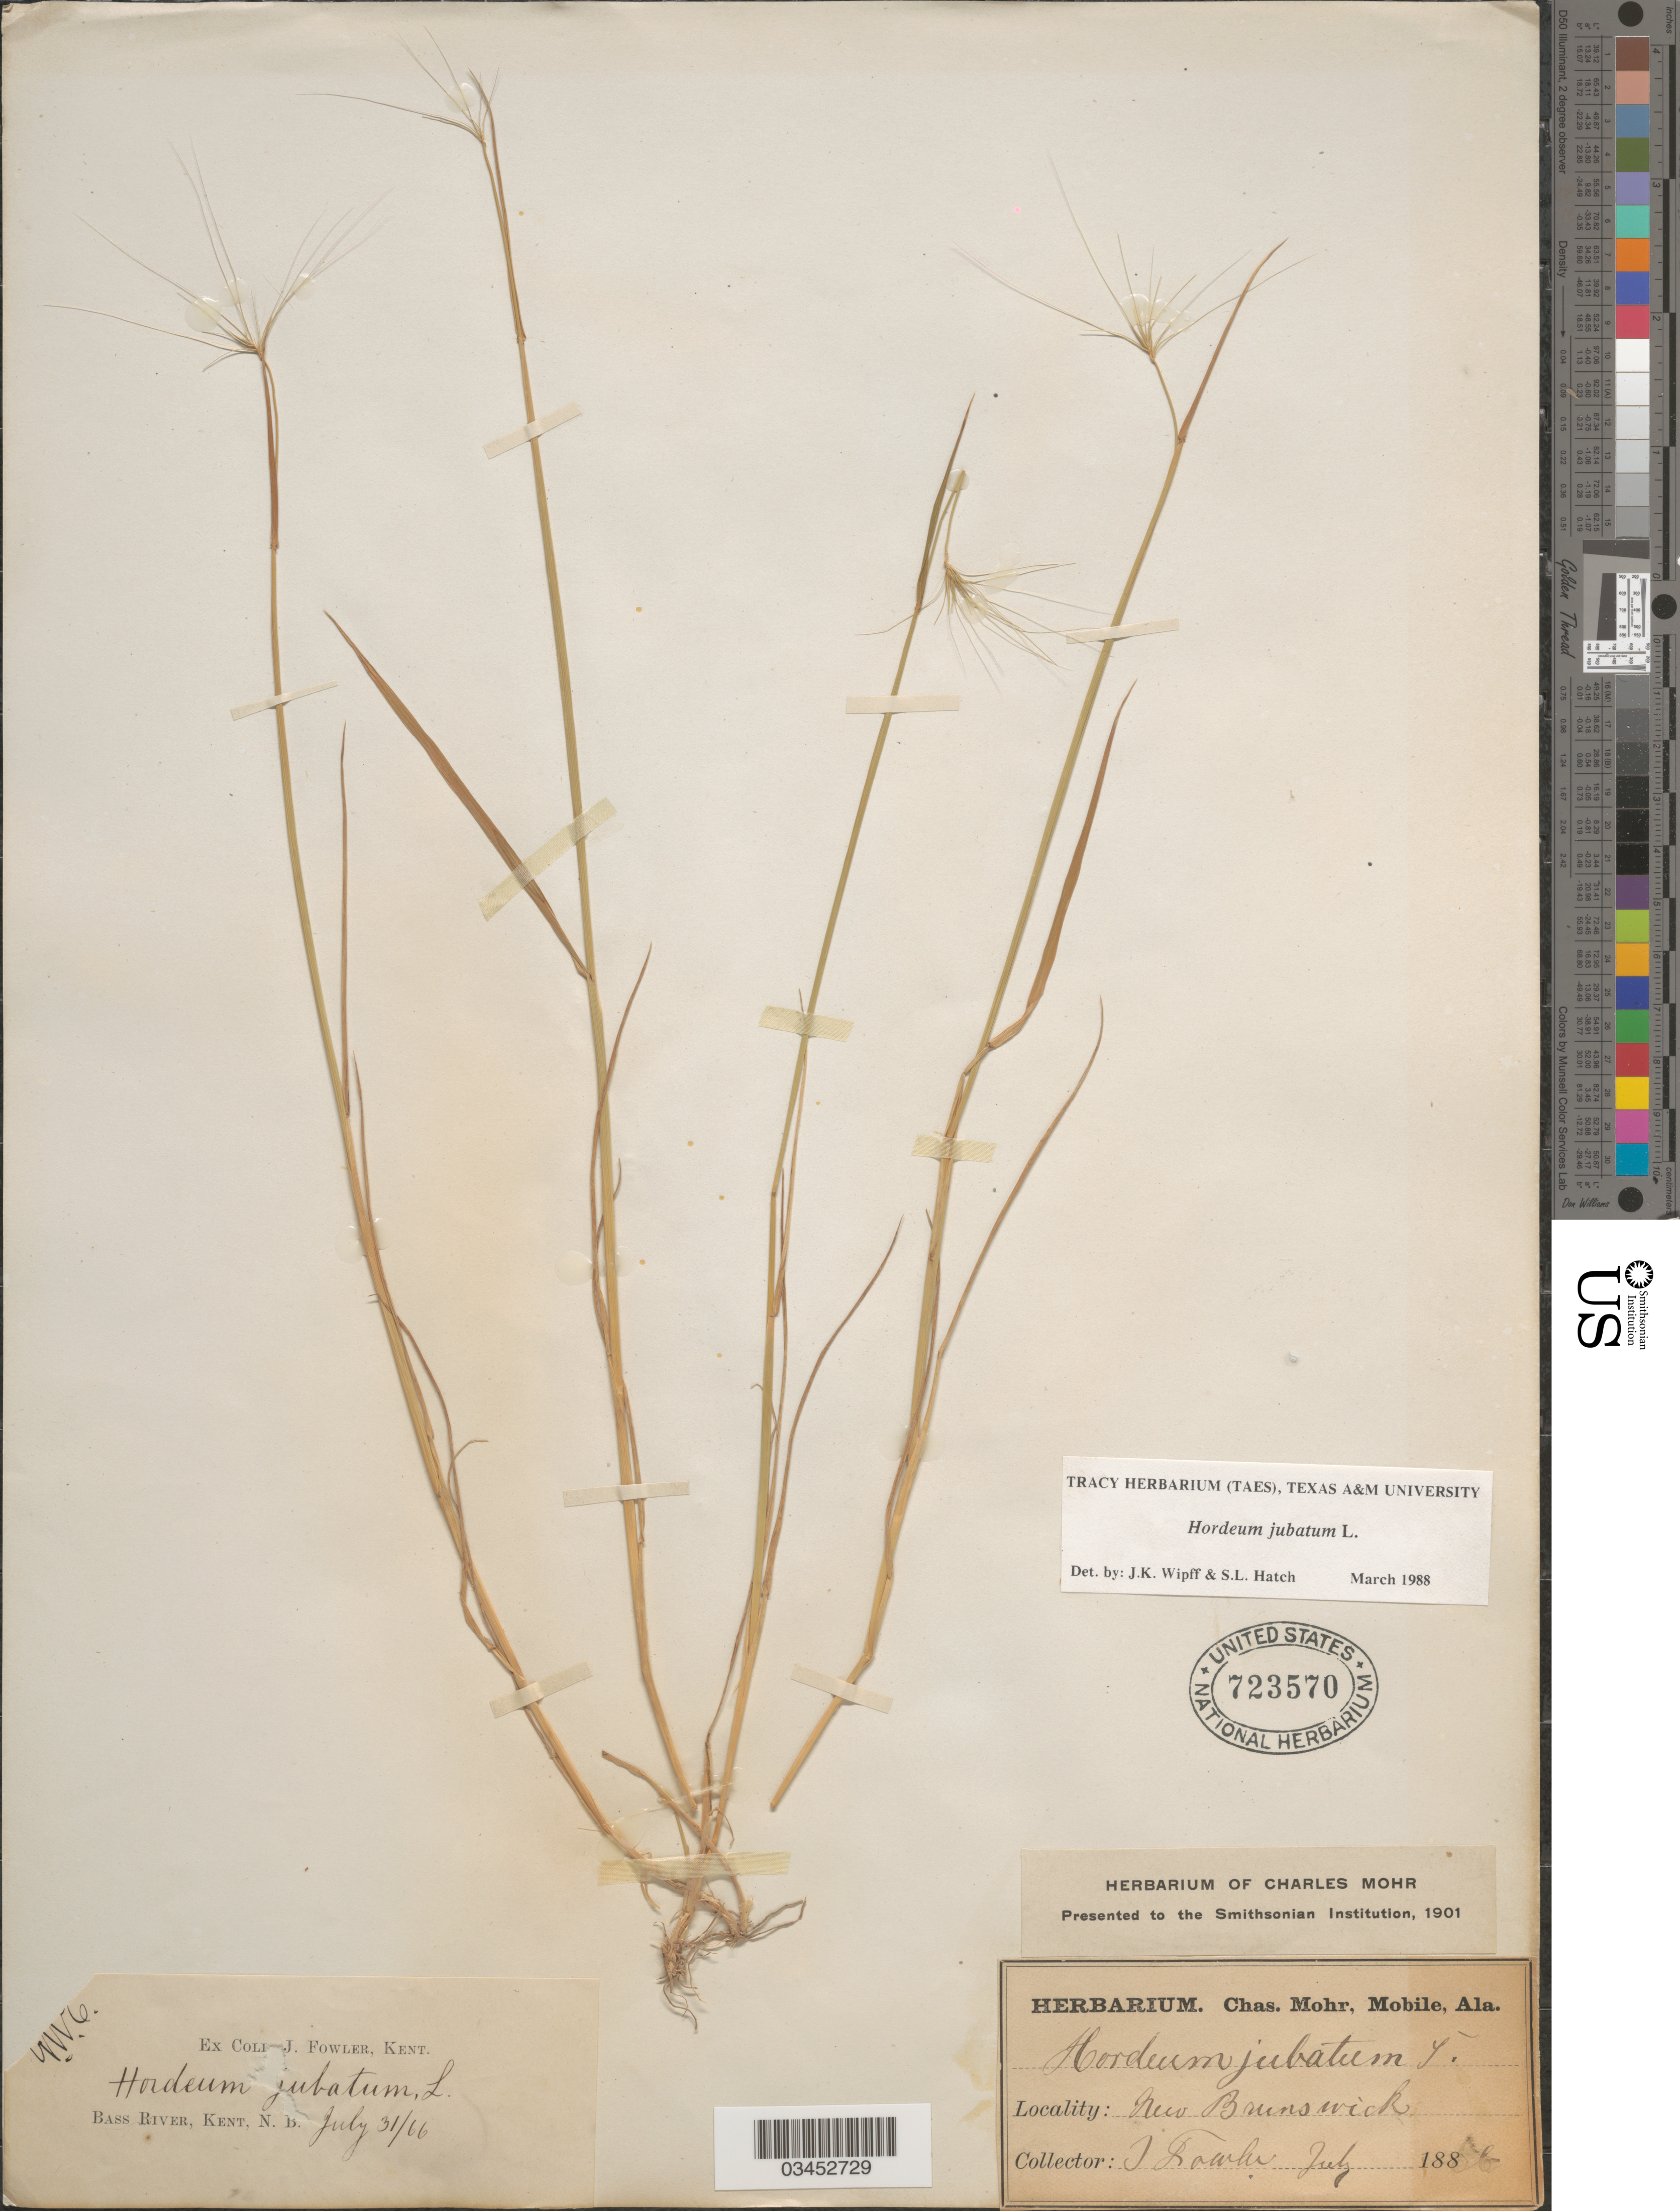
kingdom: Plantae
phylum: Tracheophyta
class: Liliopsida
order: Poales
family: Poaceae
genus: Hordeum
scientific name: Hordeum jubatum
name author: L.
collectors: J. Fowler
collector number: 4116*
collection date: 1866-07-31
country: Canada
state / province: New Brunswick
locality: Bass River, Kent.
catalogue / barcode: US 723570